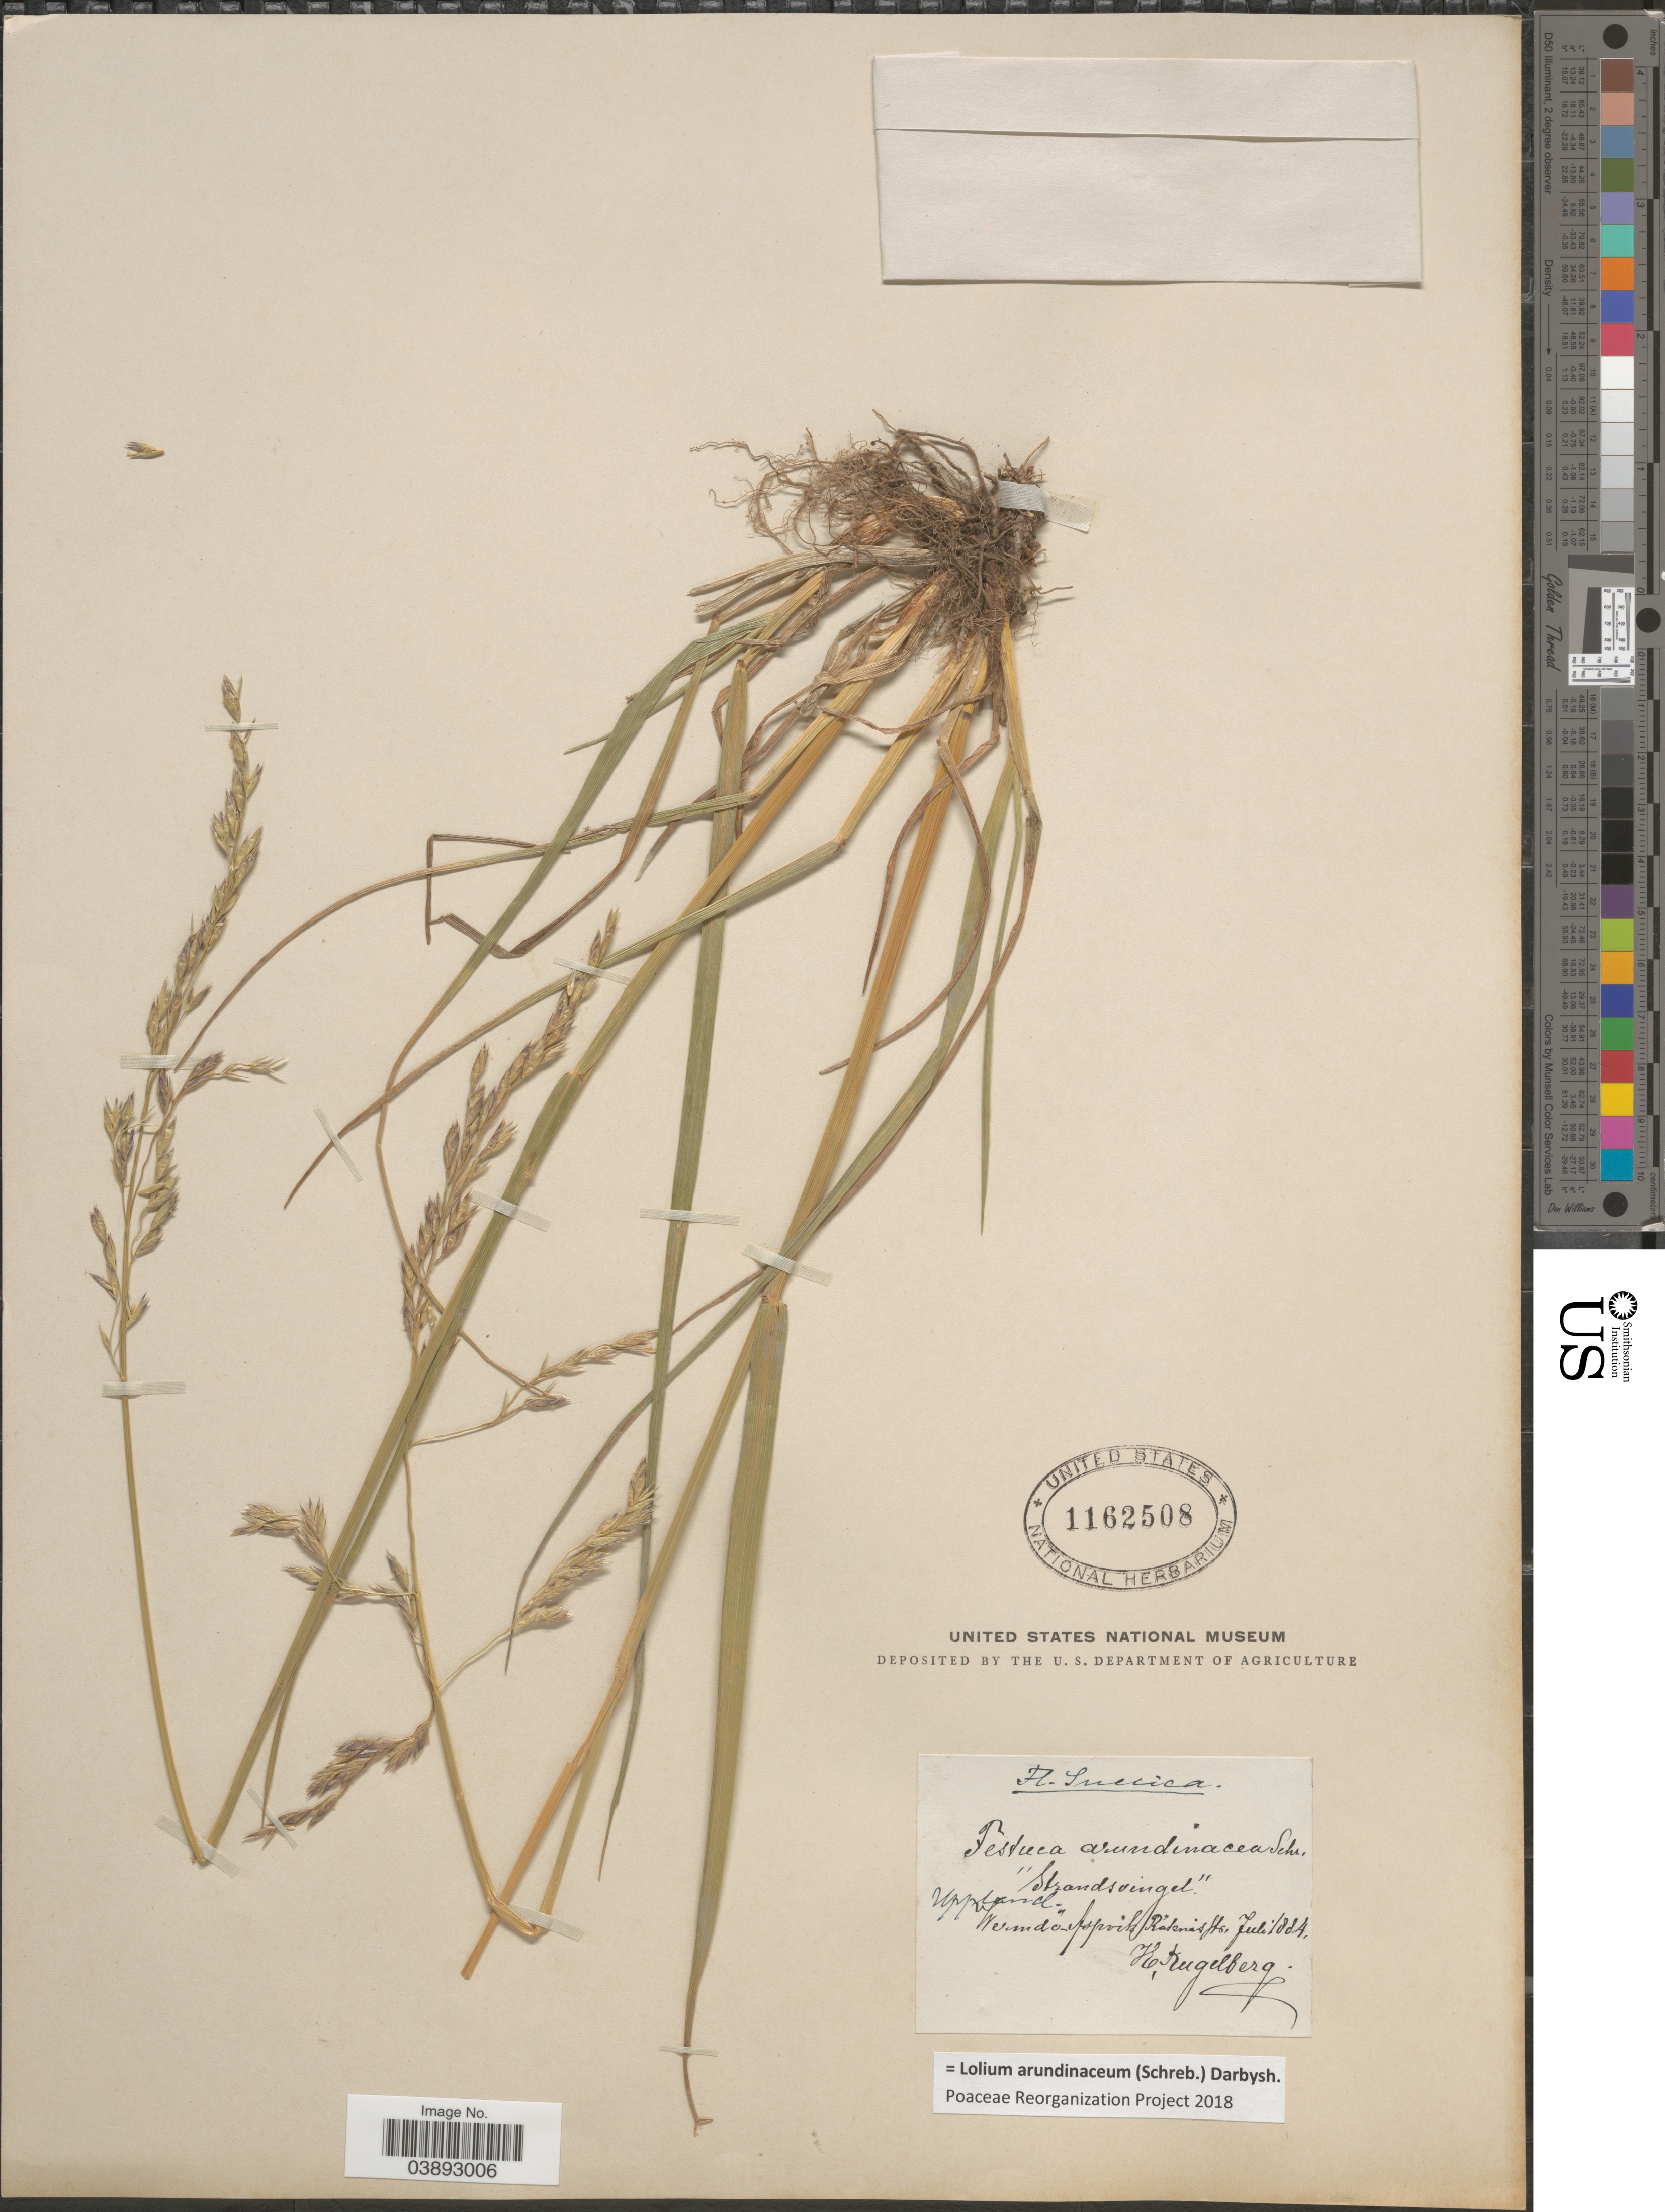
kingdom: Plantae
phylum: Tracheophyta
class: Liliopsida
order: Poales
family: Poaceae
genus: Lolium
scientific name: Lolium arundinaceum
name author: (Schreb.) Darbysh.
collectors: H. Kugelberg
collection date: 1884-07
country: Sweden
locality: Suecica. Uppland. Wermdo Aspvik Ralensis fls.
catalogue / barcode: US 1162508